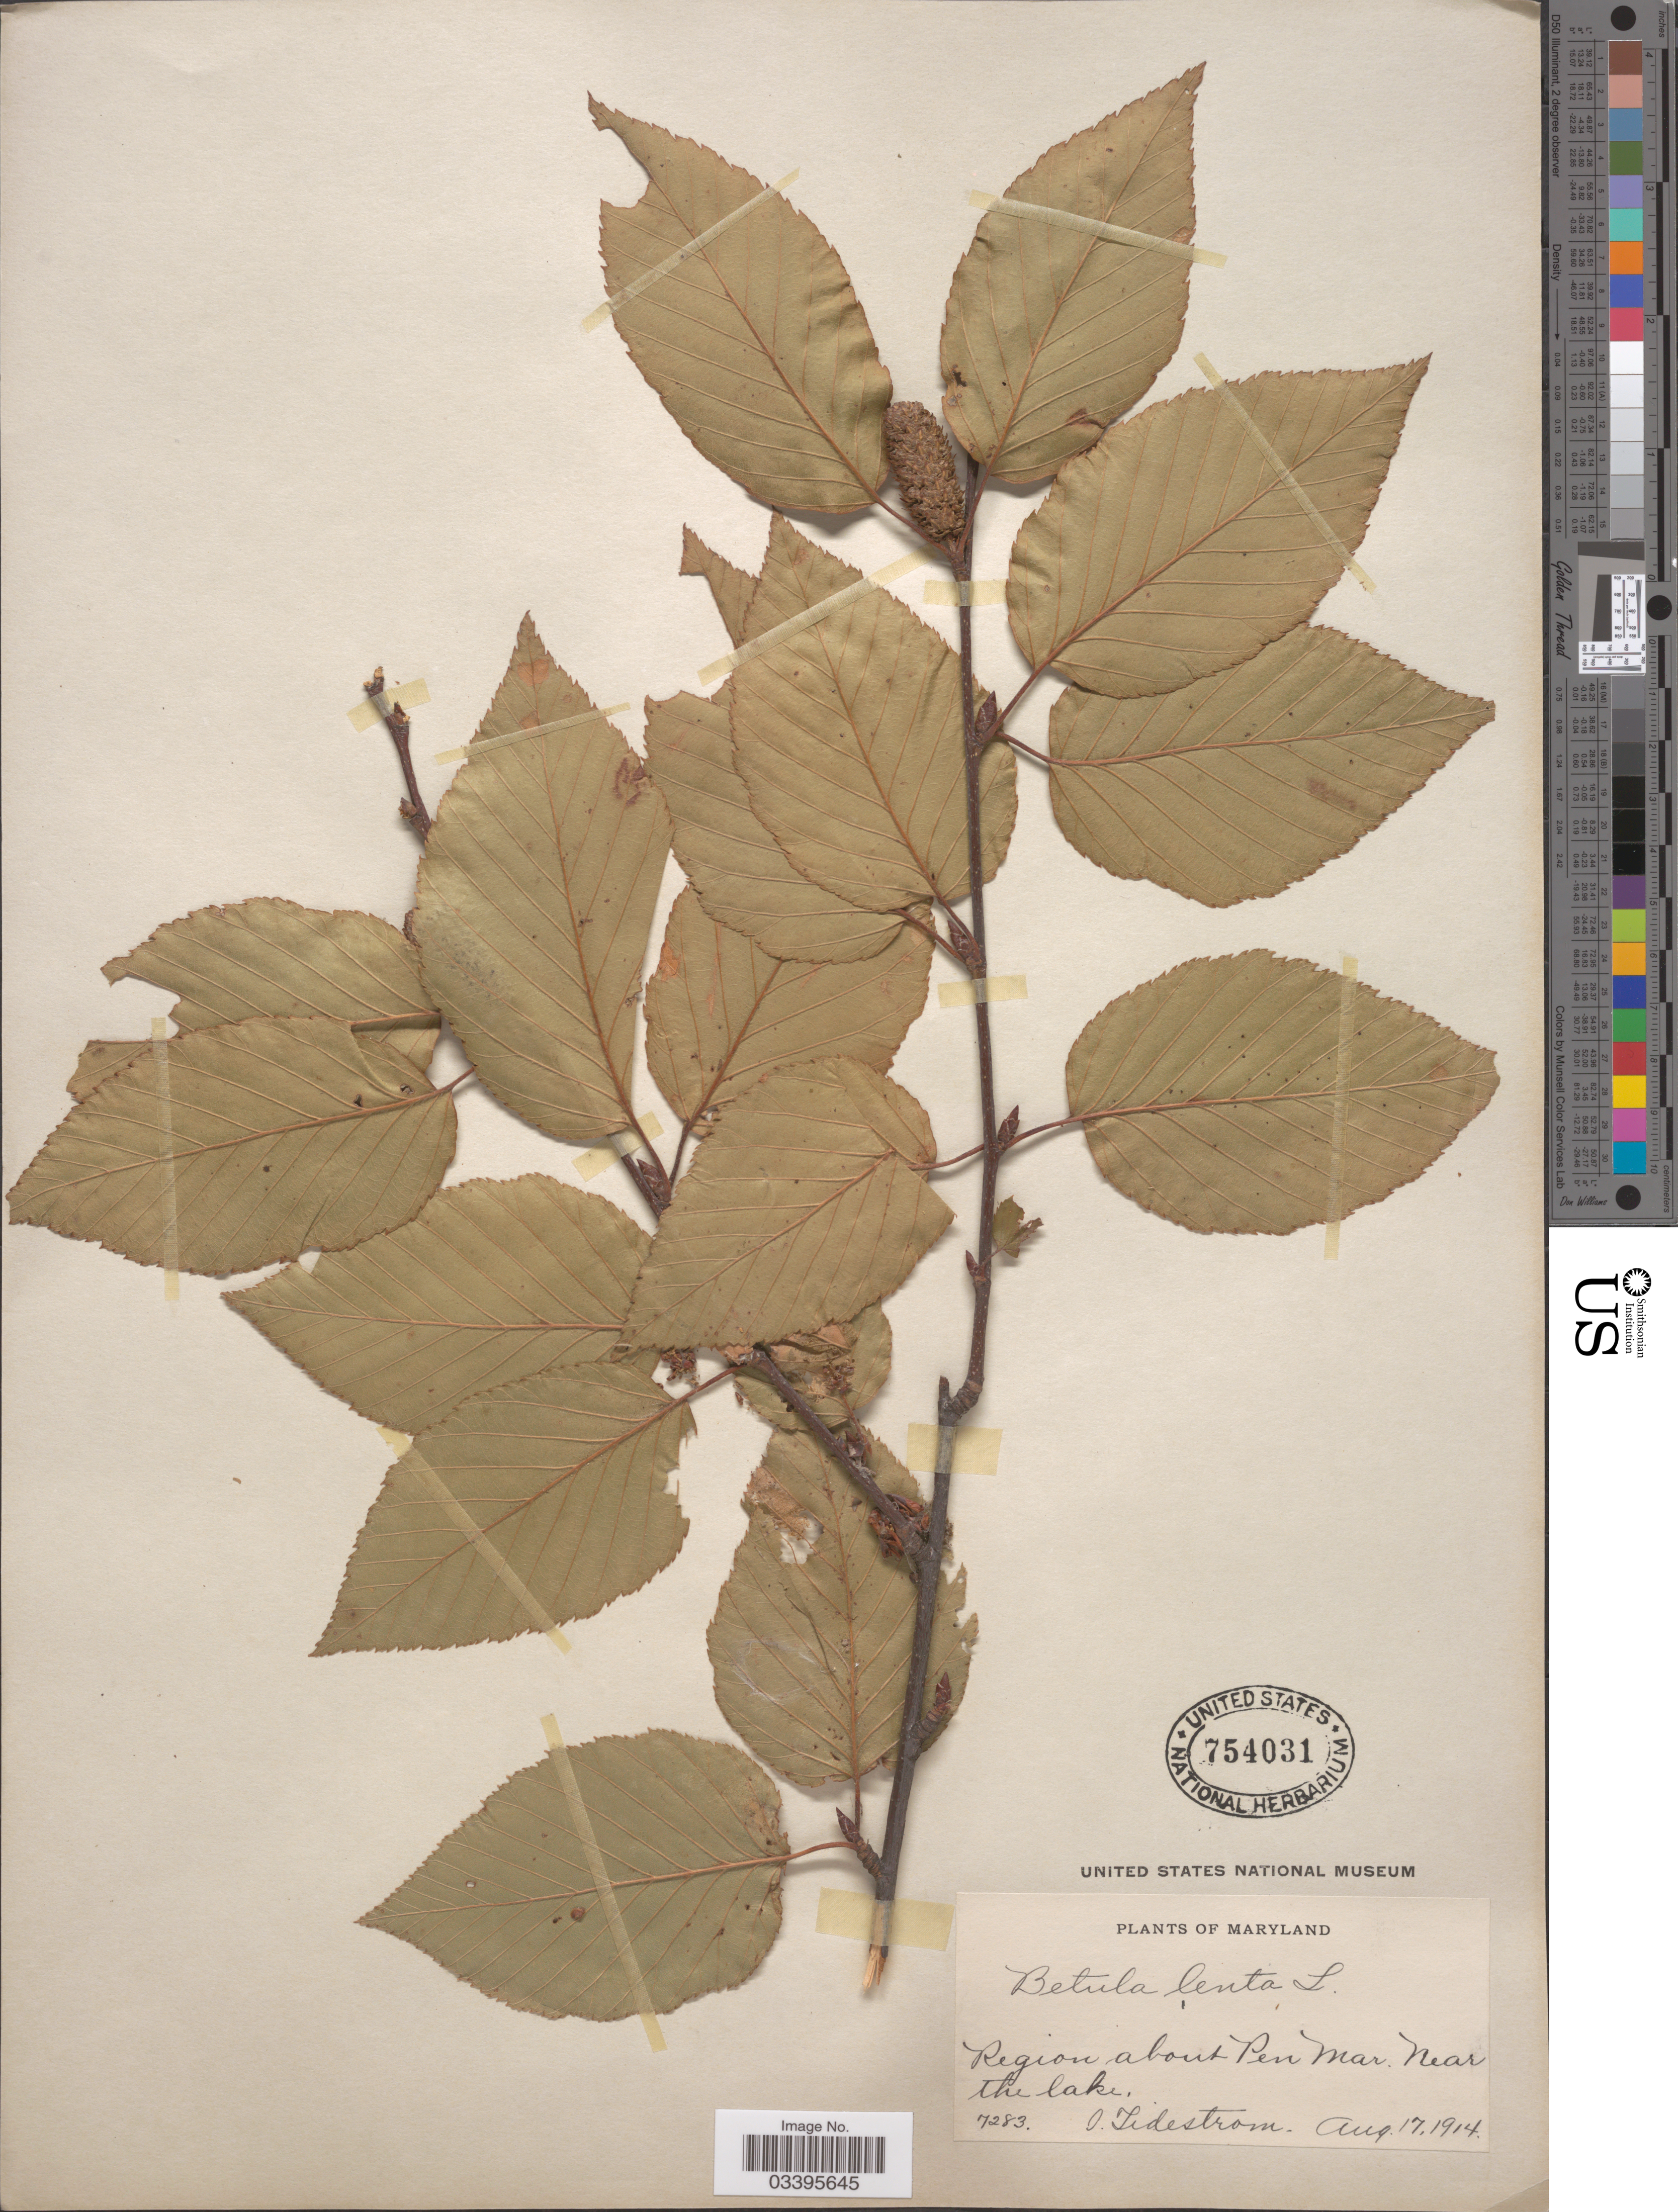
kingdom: Plantae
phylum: Tracheophyta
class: Magnoliopsida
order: Fagales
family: Betulaceae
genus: Betula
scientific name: Betula lenta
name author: L.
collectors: I. F. Tidestrom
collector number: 7283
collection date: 1914-08-17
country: United States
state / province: Maryland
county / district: Washington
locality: Region about Pen Mar. Near the lake.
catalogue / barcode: US 754031